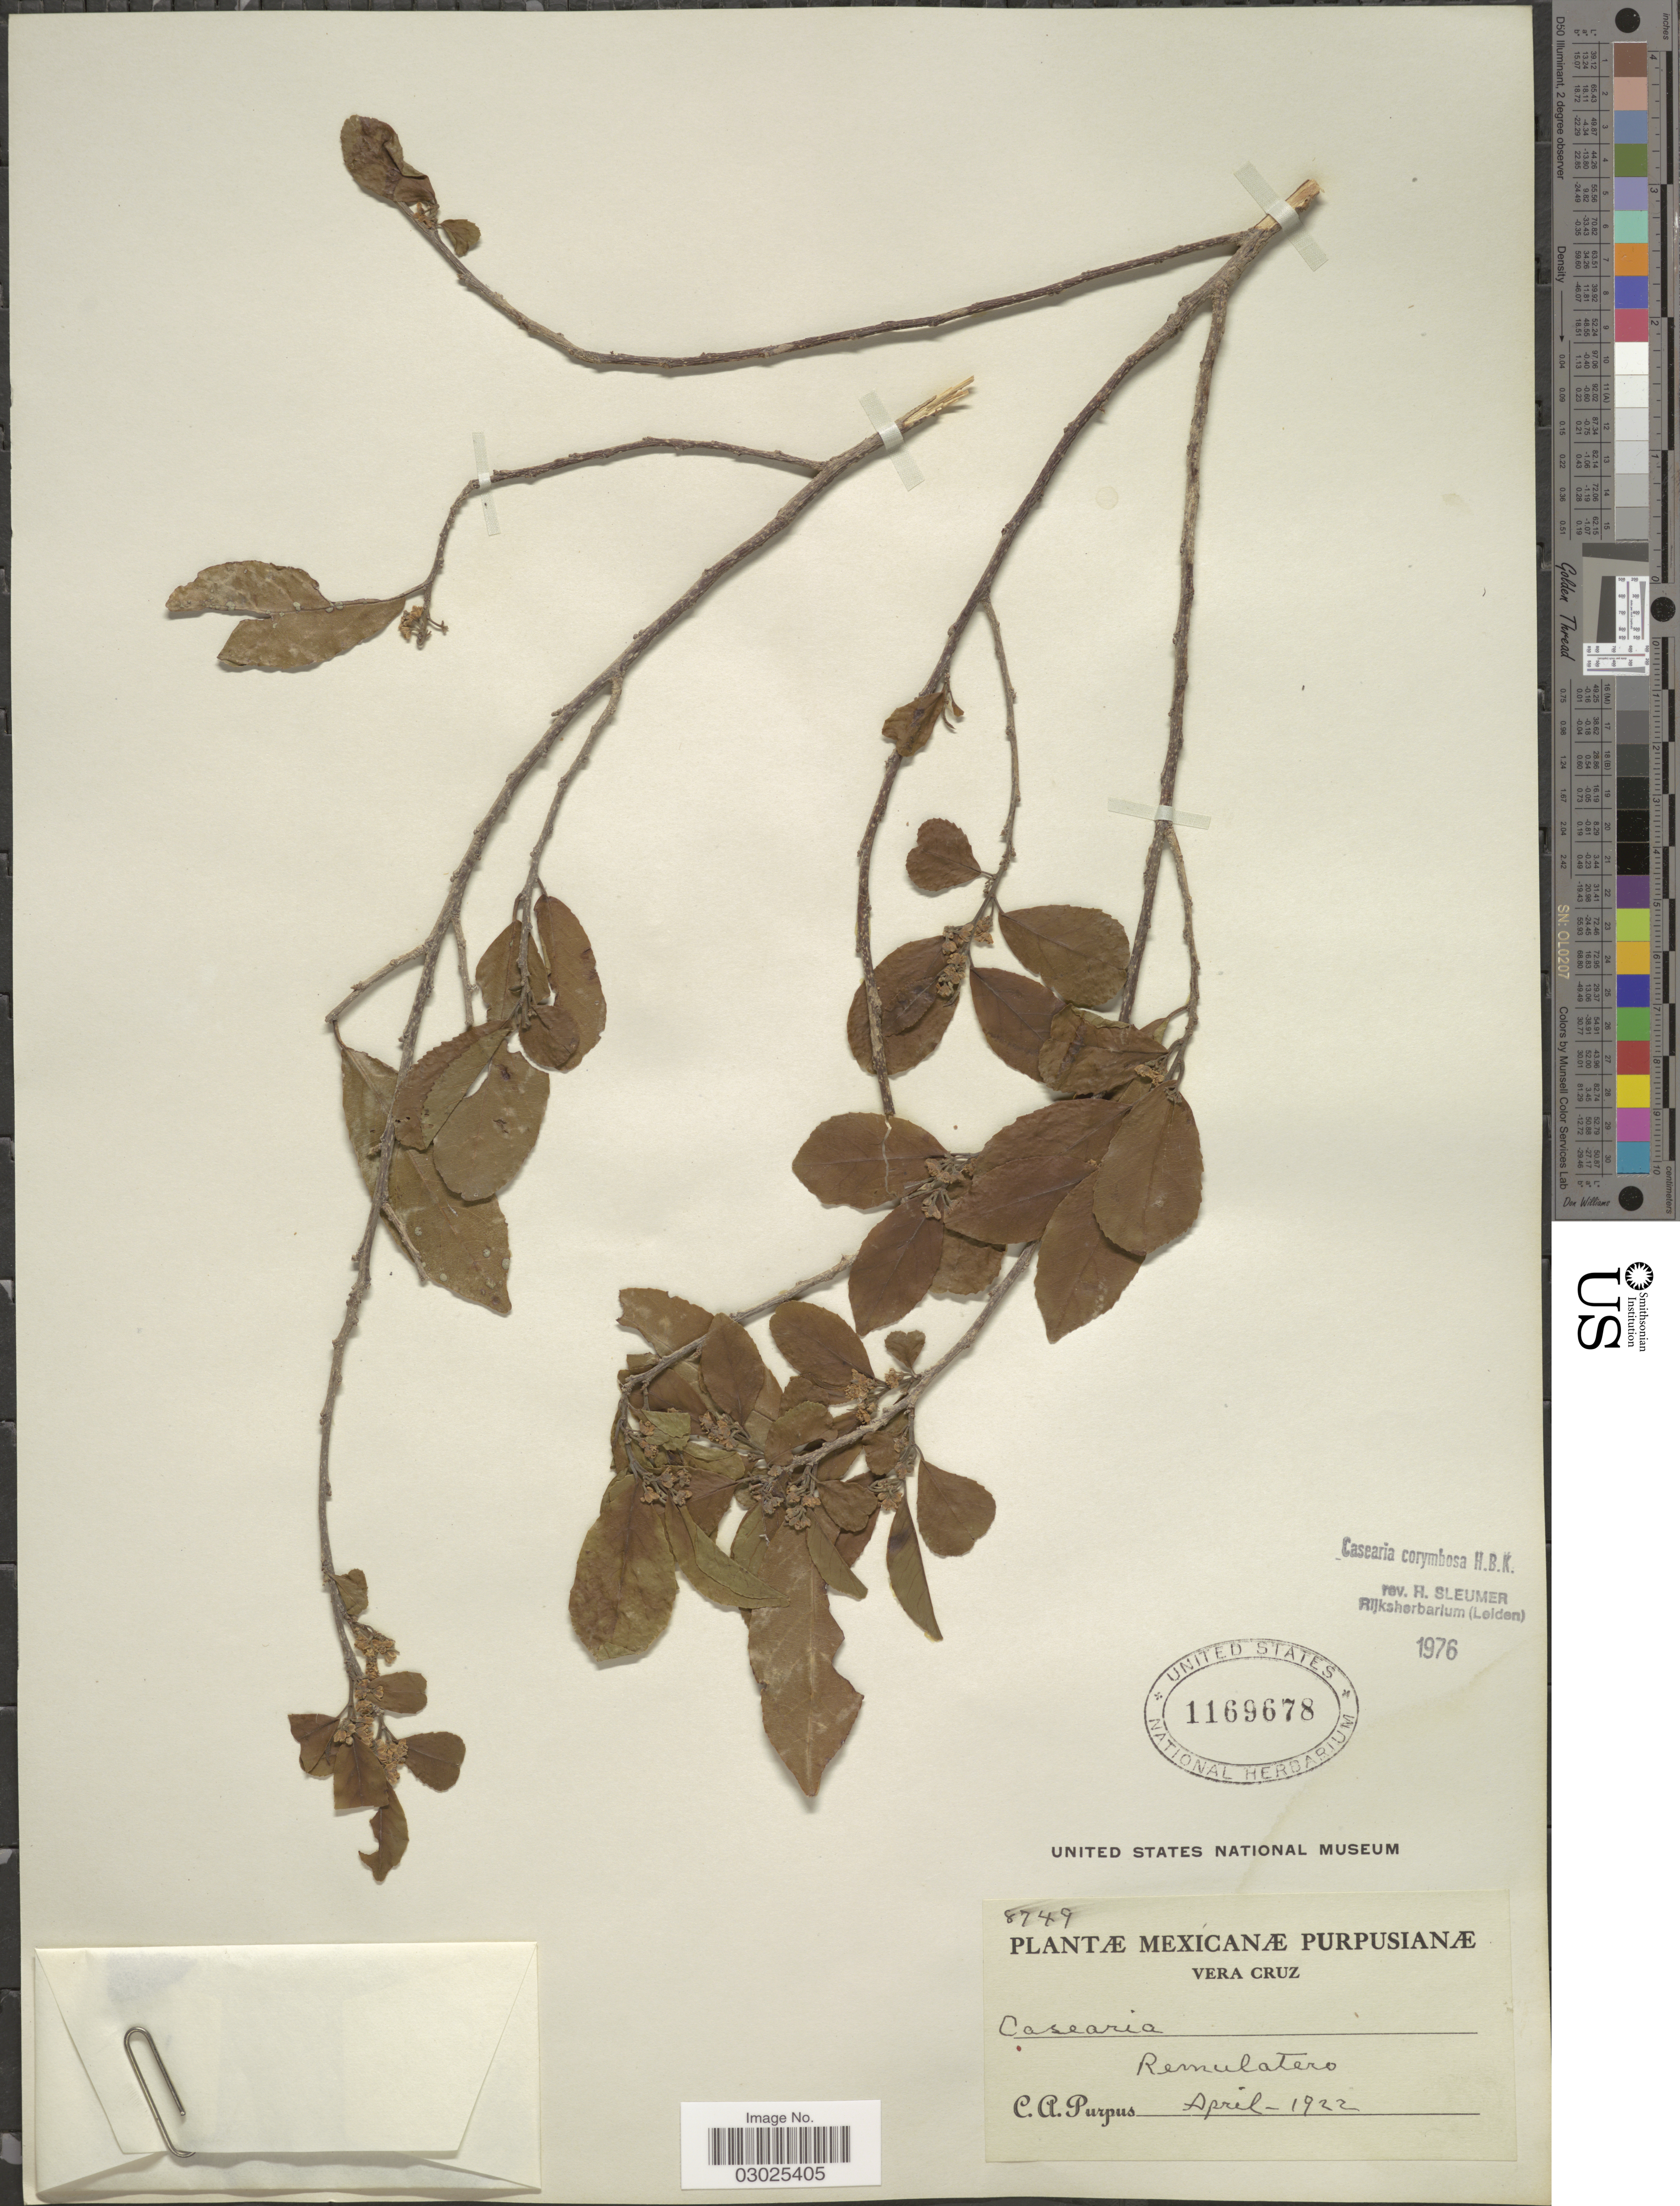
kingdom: Plantae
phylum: Tracheophyta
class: Magnoliopsida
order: Malpighiales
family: Salicaceae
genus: Casearia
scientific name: Casearia corymbosa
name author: Kunth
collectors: C. A. Purpus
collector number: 8749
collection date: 1922-04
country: Mexico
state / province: Veracruz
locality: Vera Cruz. Remulatero.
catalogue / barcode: US 1169678